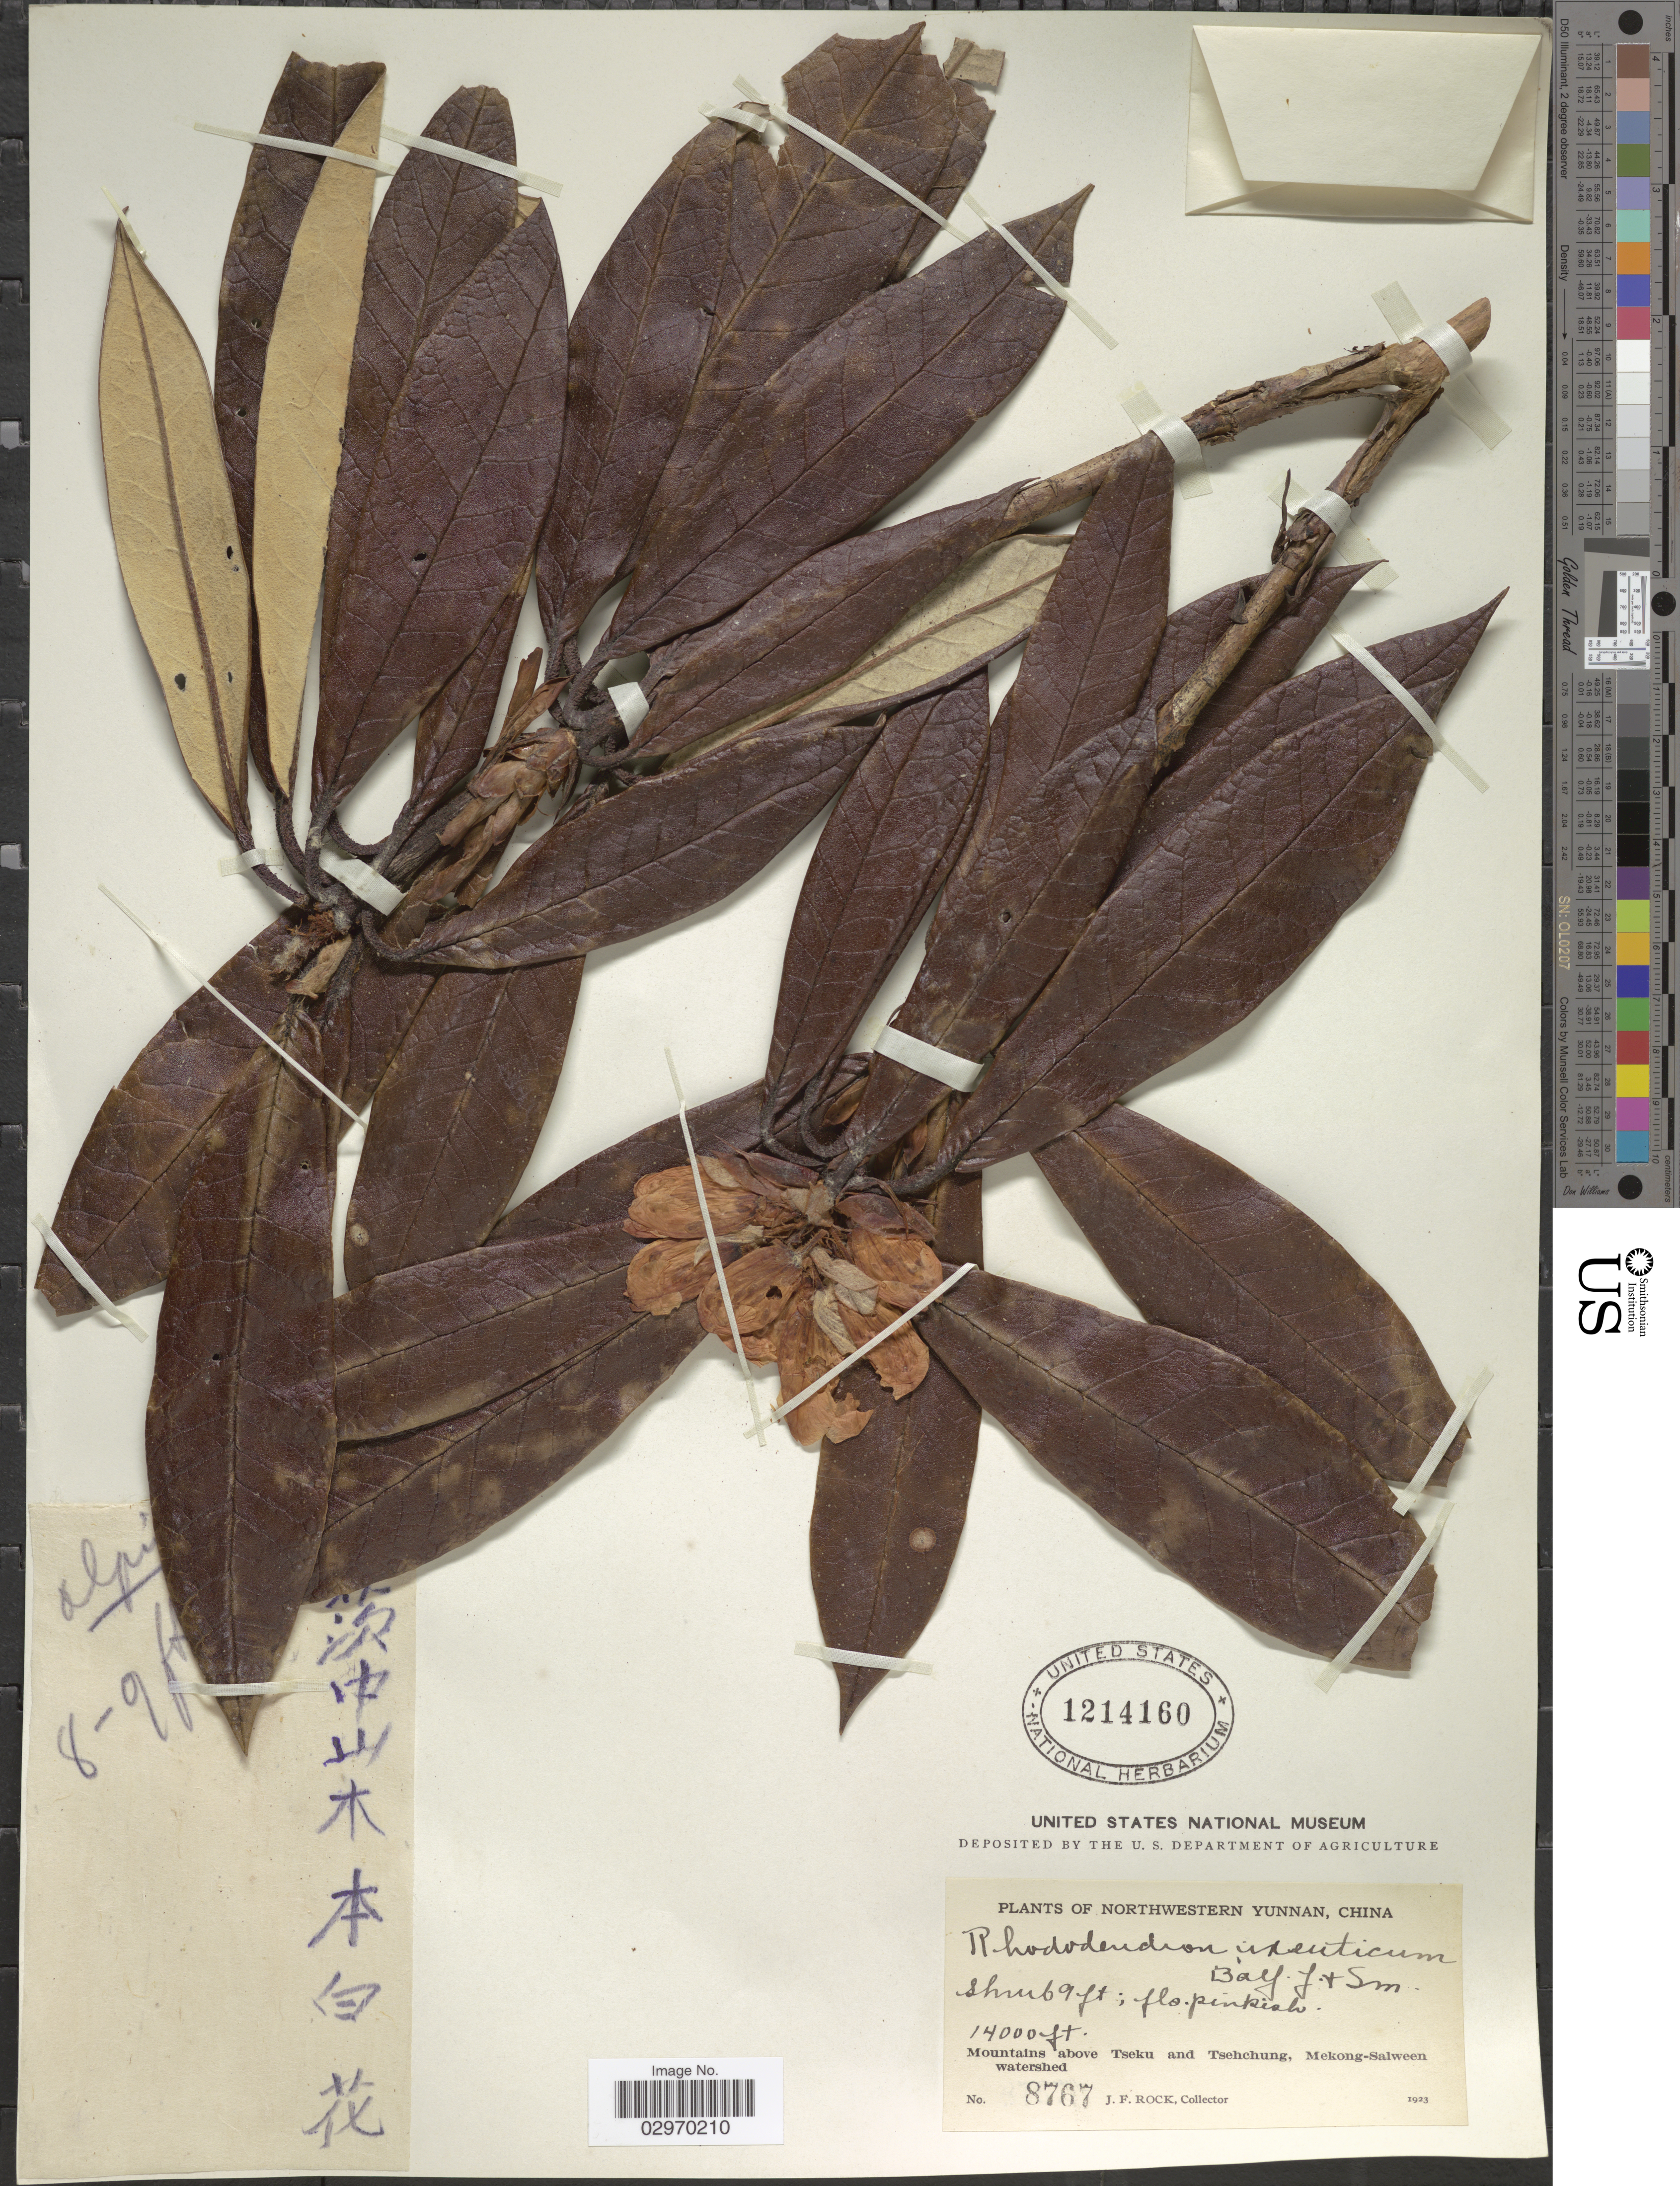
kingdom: Plantae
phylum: Tracheophyta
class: Magnoliopsida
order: Ericales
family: Ericaceae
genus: Rhododendron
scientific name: Rhododendron crinigerum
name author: Franch.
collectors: J. Rock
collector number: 8767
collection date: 1923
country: China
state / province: Yunnan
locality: Northwestern Yunnan. Mountains above Tseku and Tsehchung, Mekong-Salween watershed.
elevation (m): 4267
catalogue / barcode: US 1214160